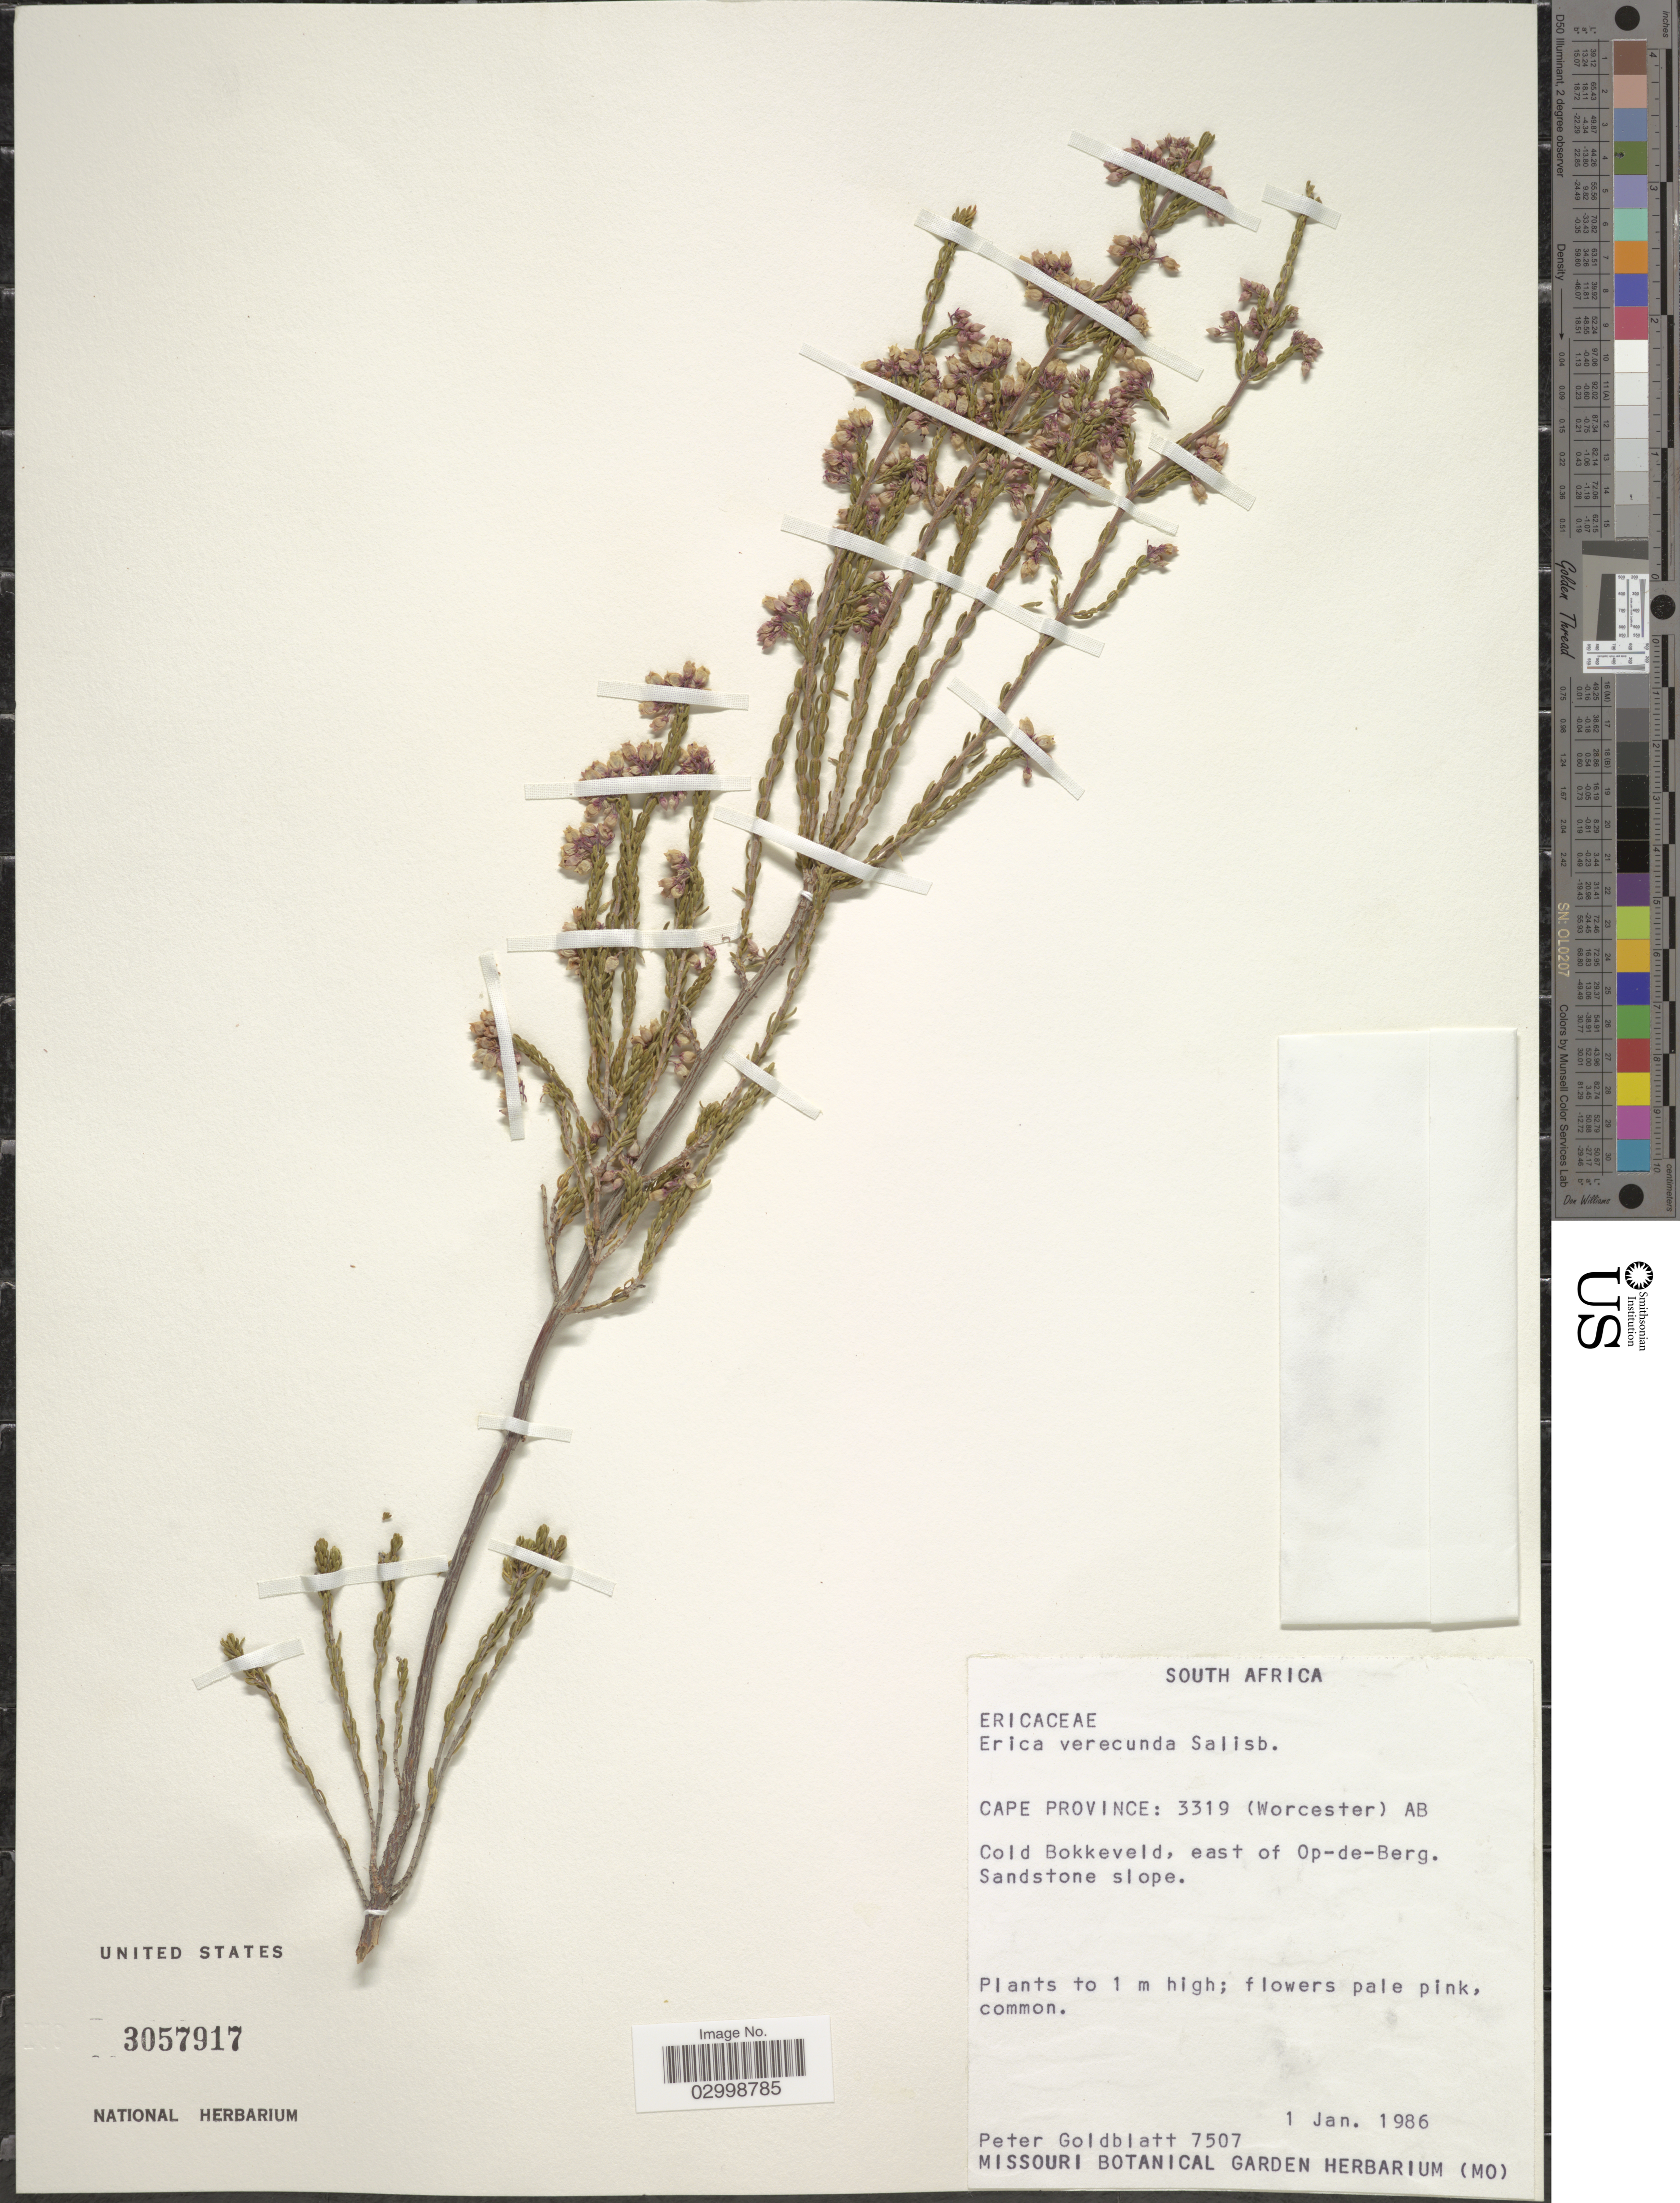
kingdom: Plantae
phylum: Tracheophyta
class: Magnoliopsida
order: Ericales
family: Ericaceae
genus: Erica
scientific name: Erica verecunda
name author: Salisb.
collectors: P. Goldblatt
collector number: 7507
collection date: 1986-01-01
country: South Africa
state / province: Western Cape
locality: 3319 (Worcester) AB Cold Bokkeveld, east of Op-de-Berg. Sandstone slope.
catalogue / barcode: US 3057917